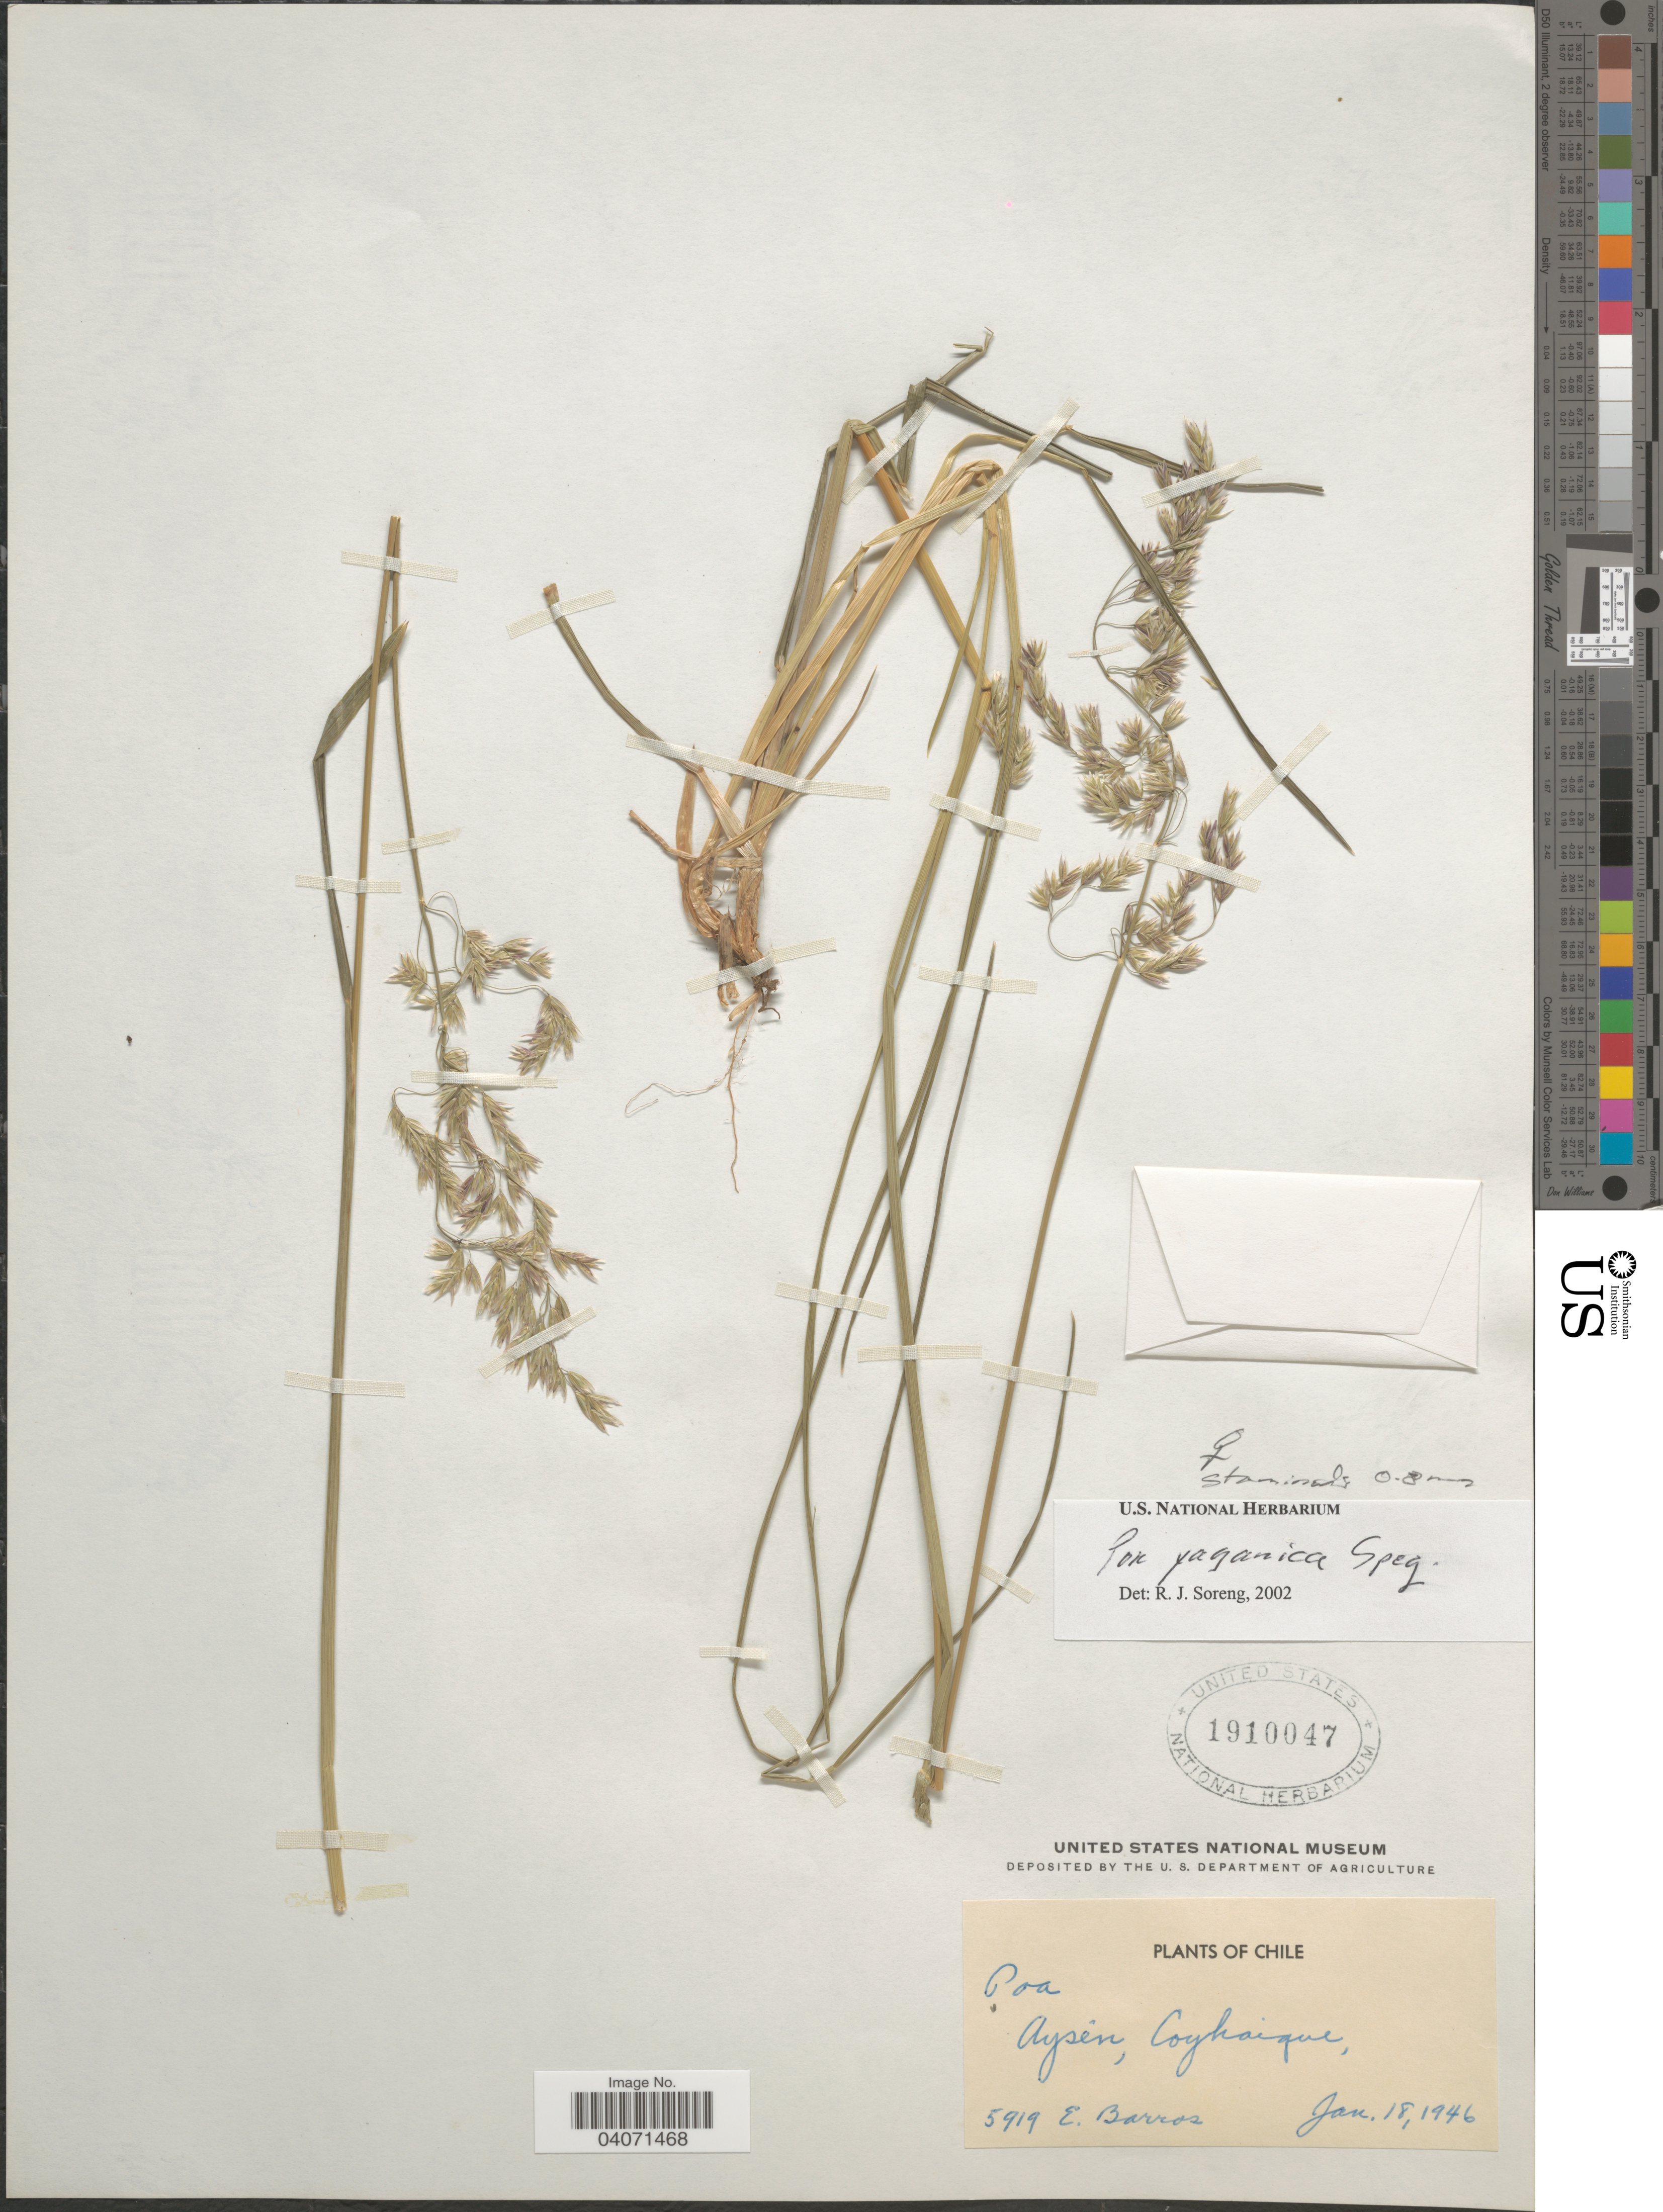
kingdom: Plantae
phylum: Tracheophyta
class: Liliopsida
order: Poales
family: Poaceae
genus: Poa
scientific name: Poa yaganica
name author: Speg.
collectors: E. Barros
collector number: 5919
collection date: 1946-01-18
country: Chile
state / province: Aisén (XI)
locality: Aysén, Coyhaique.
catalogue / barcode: US 1910047